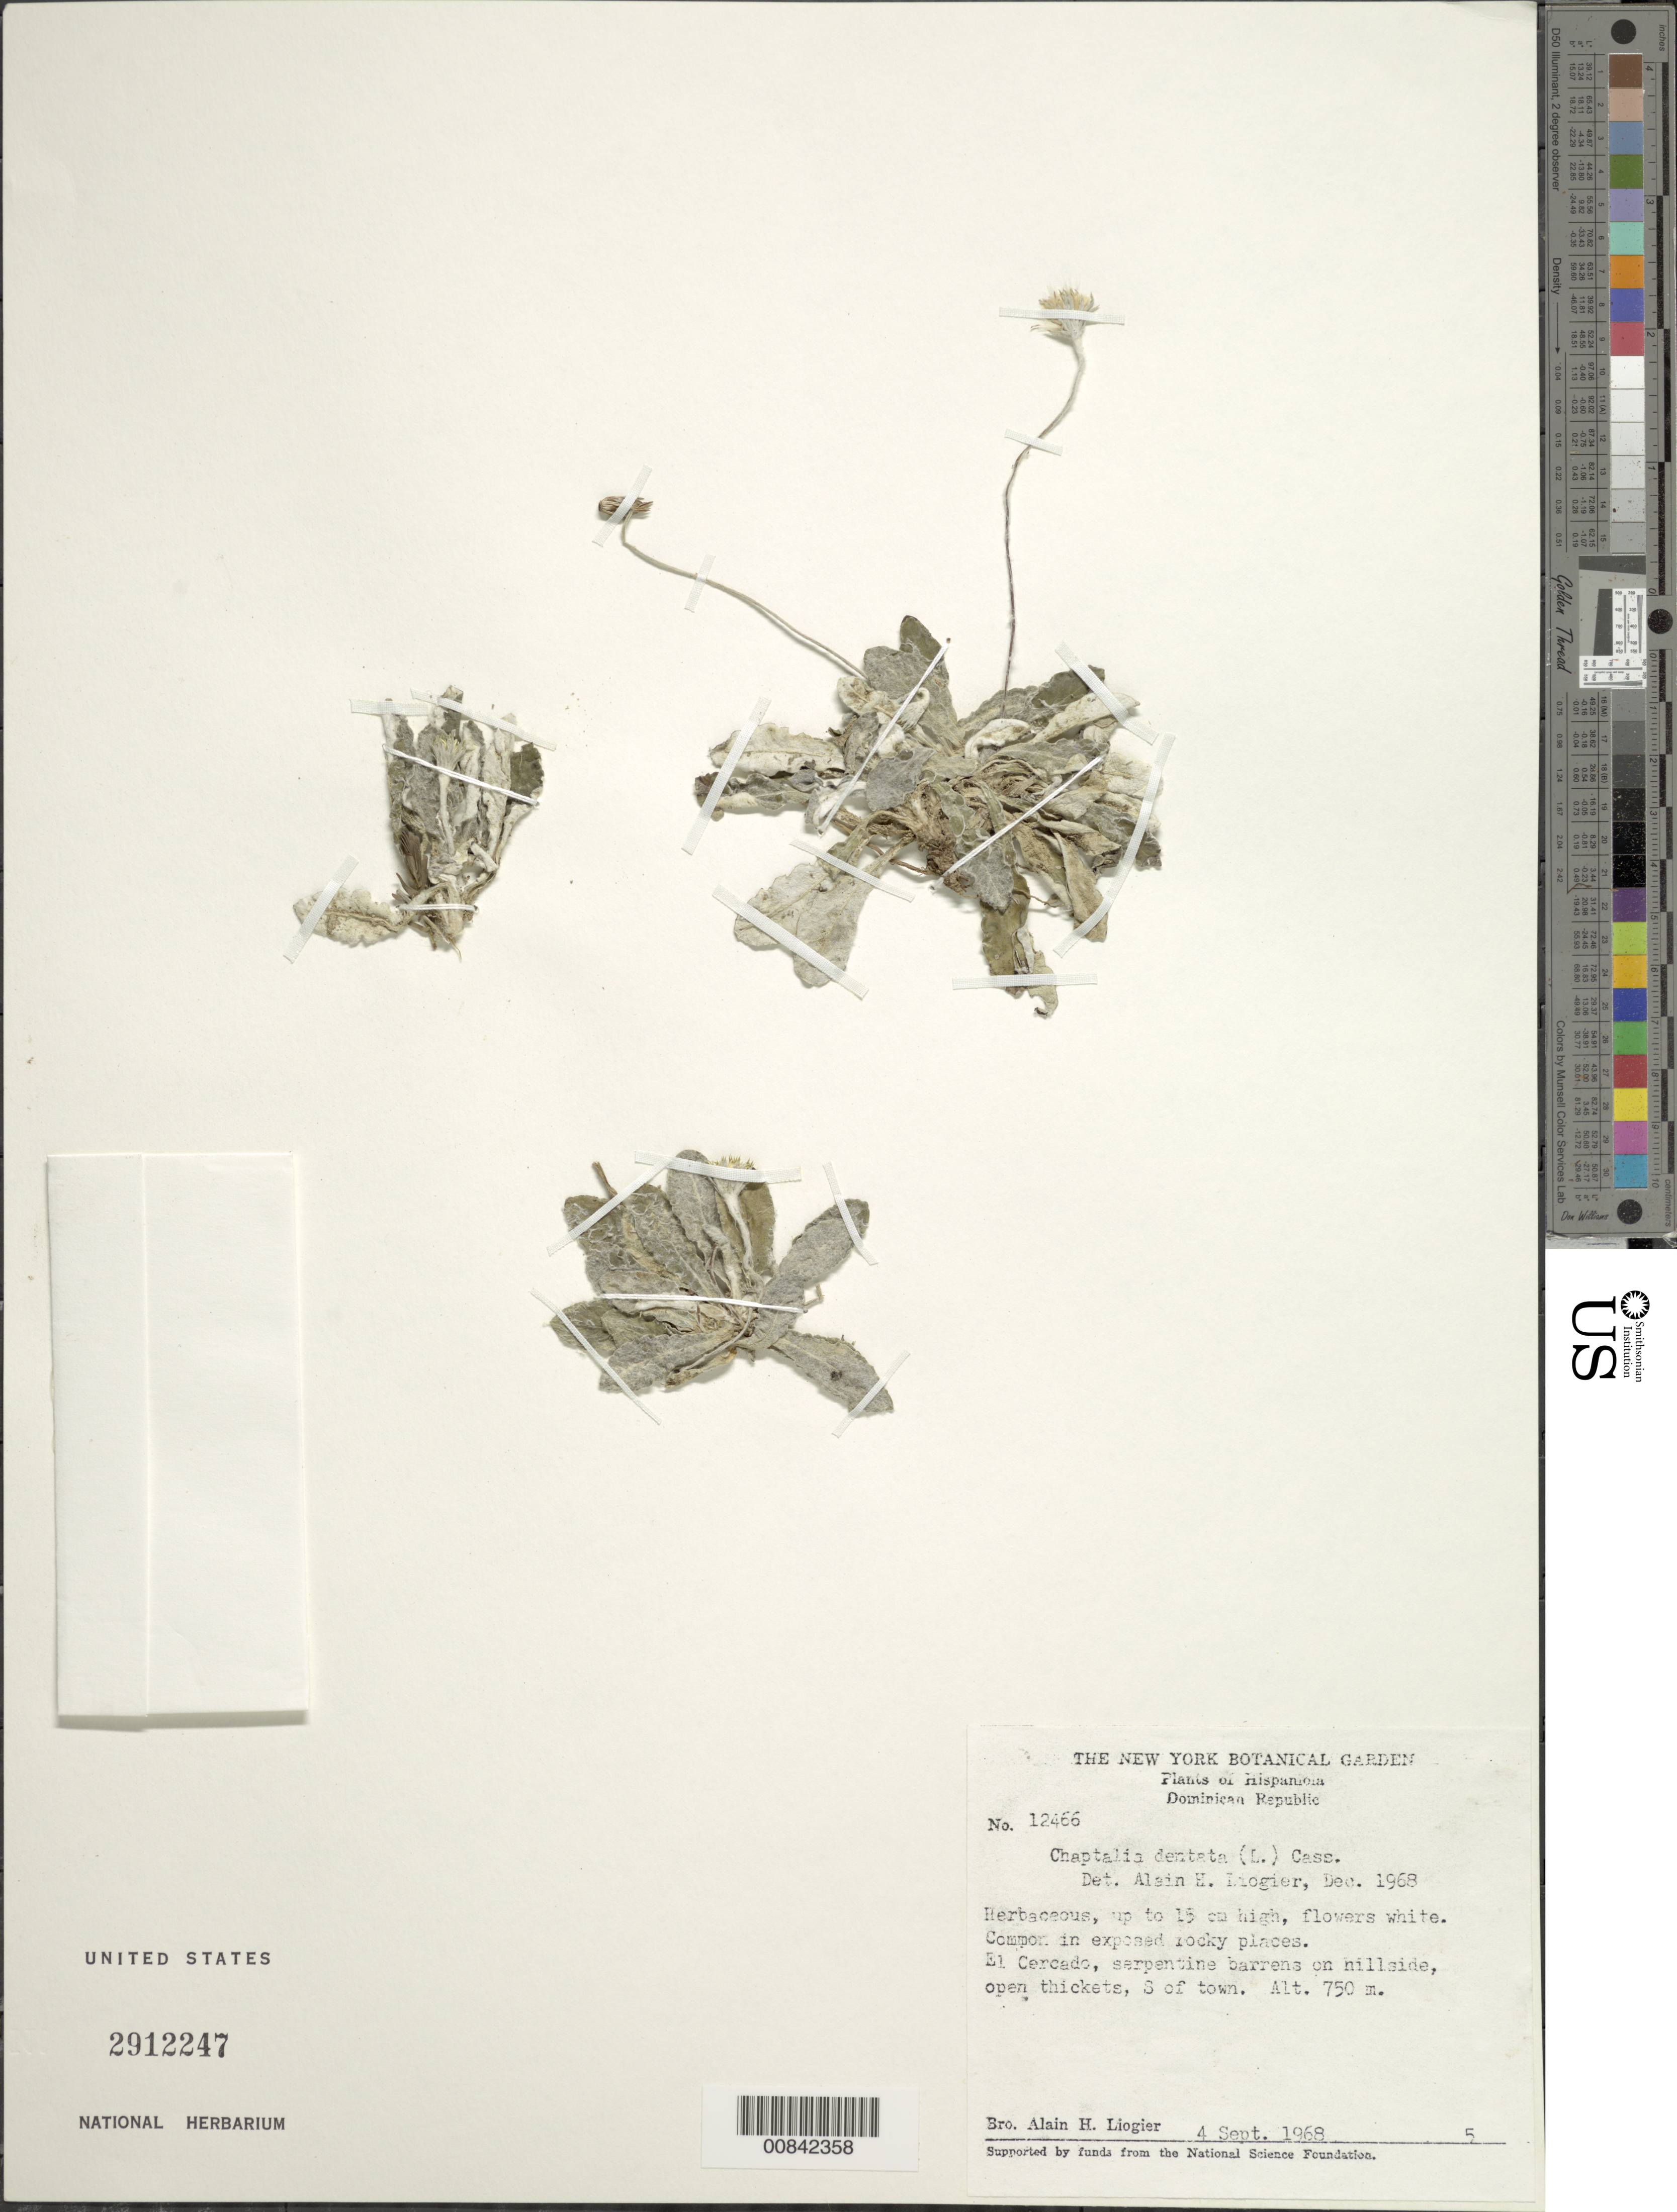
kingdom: Plantae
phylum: Tracheophyta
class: Magnoliopsida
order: Asterales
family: Asteraceae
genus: Chaptalia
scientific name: Chaptalia dentata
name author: (L.) Cass.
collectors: A. H. Liogier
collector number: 12466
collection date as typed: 04 Sep 1968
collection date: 1968-09-04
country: Dominican Republic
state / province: San Juan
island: Hispaniola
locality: El Cercado, S of town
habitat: In exposed rocky places, open thickets of serpentine barrens on hillside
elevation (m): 750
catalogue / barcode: US 2912247